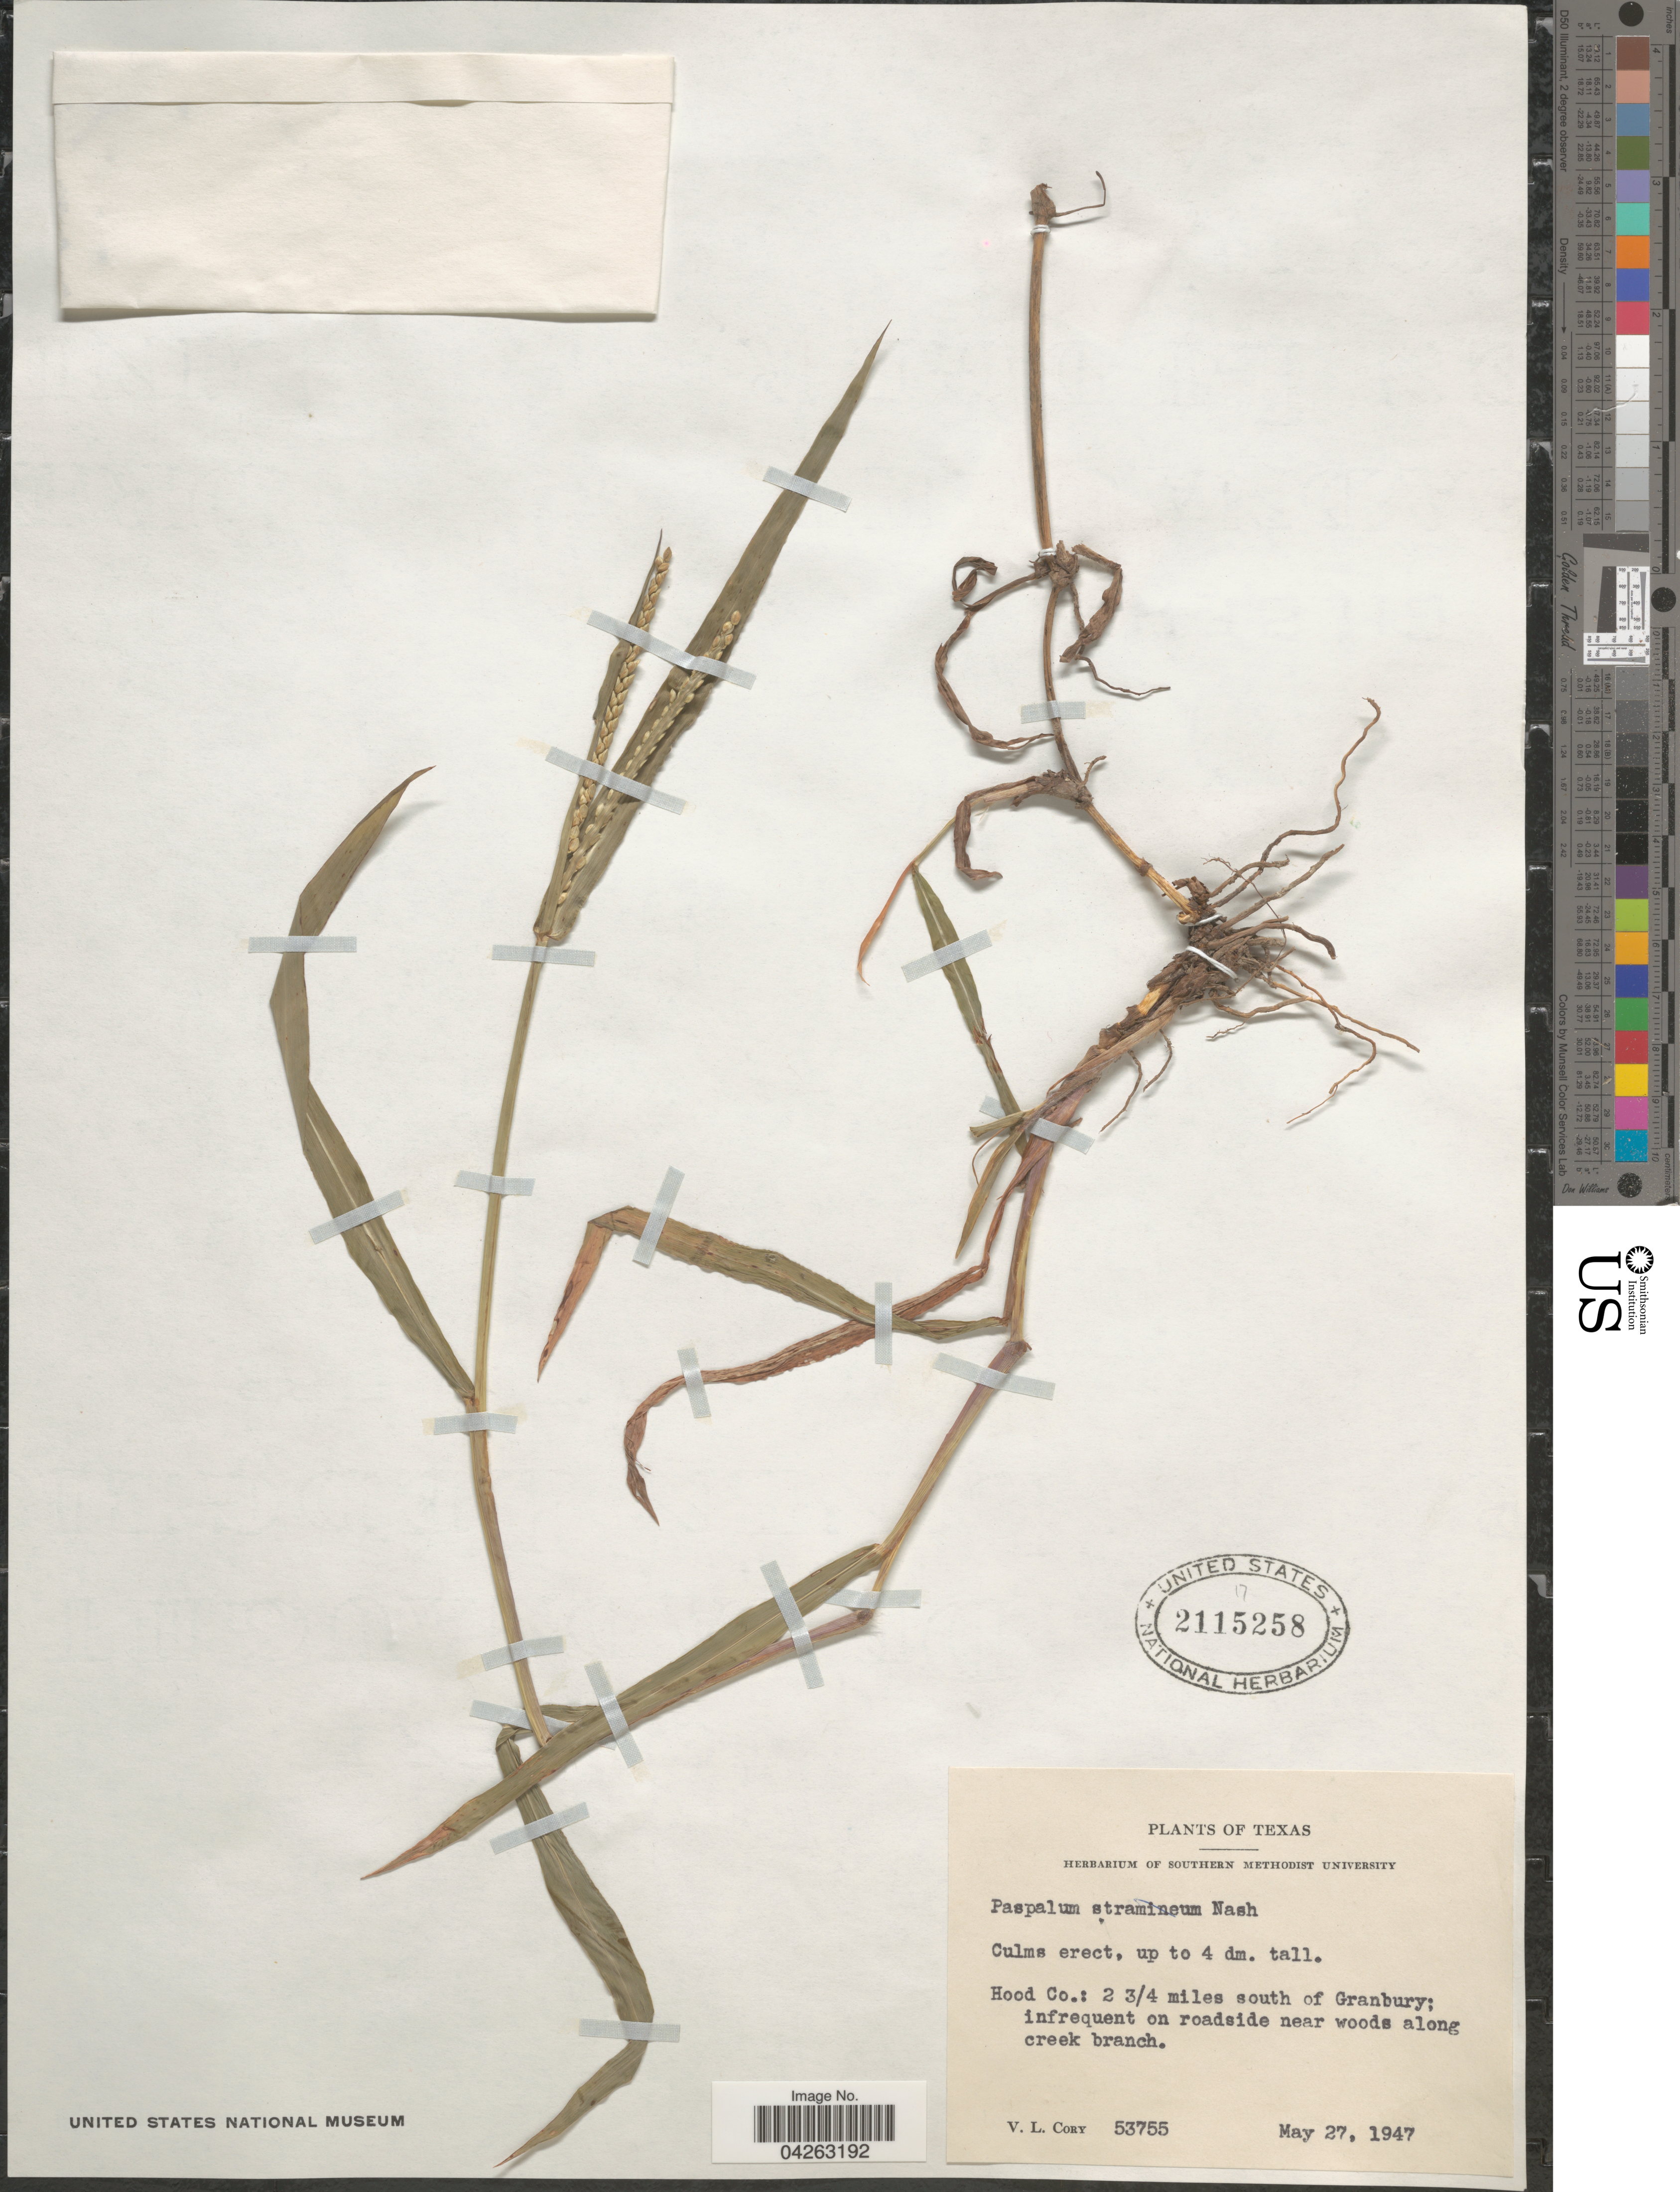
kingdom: Plantae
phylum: Tracheophyta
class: Liliopsida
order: Poales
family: Poaceae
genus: Paspalum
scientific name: Paspalum pubiflorum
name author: Rupr. ex E. Fourn.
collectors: V. Cory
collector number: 53755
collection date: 1947-05-27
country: United States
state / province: Texas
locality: Hood Co.: 2¾ miles south of Granbury.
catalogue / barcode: US 2115258